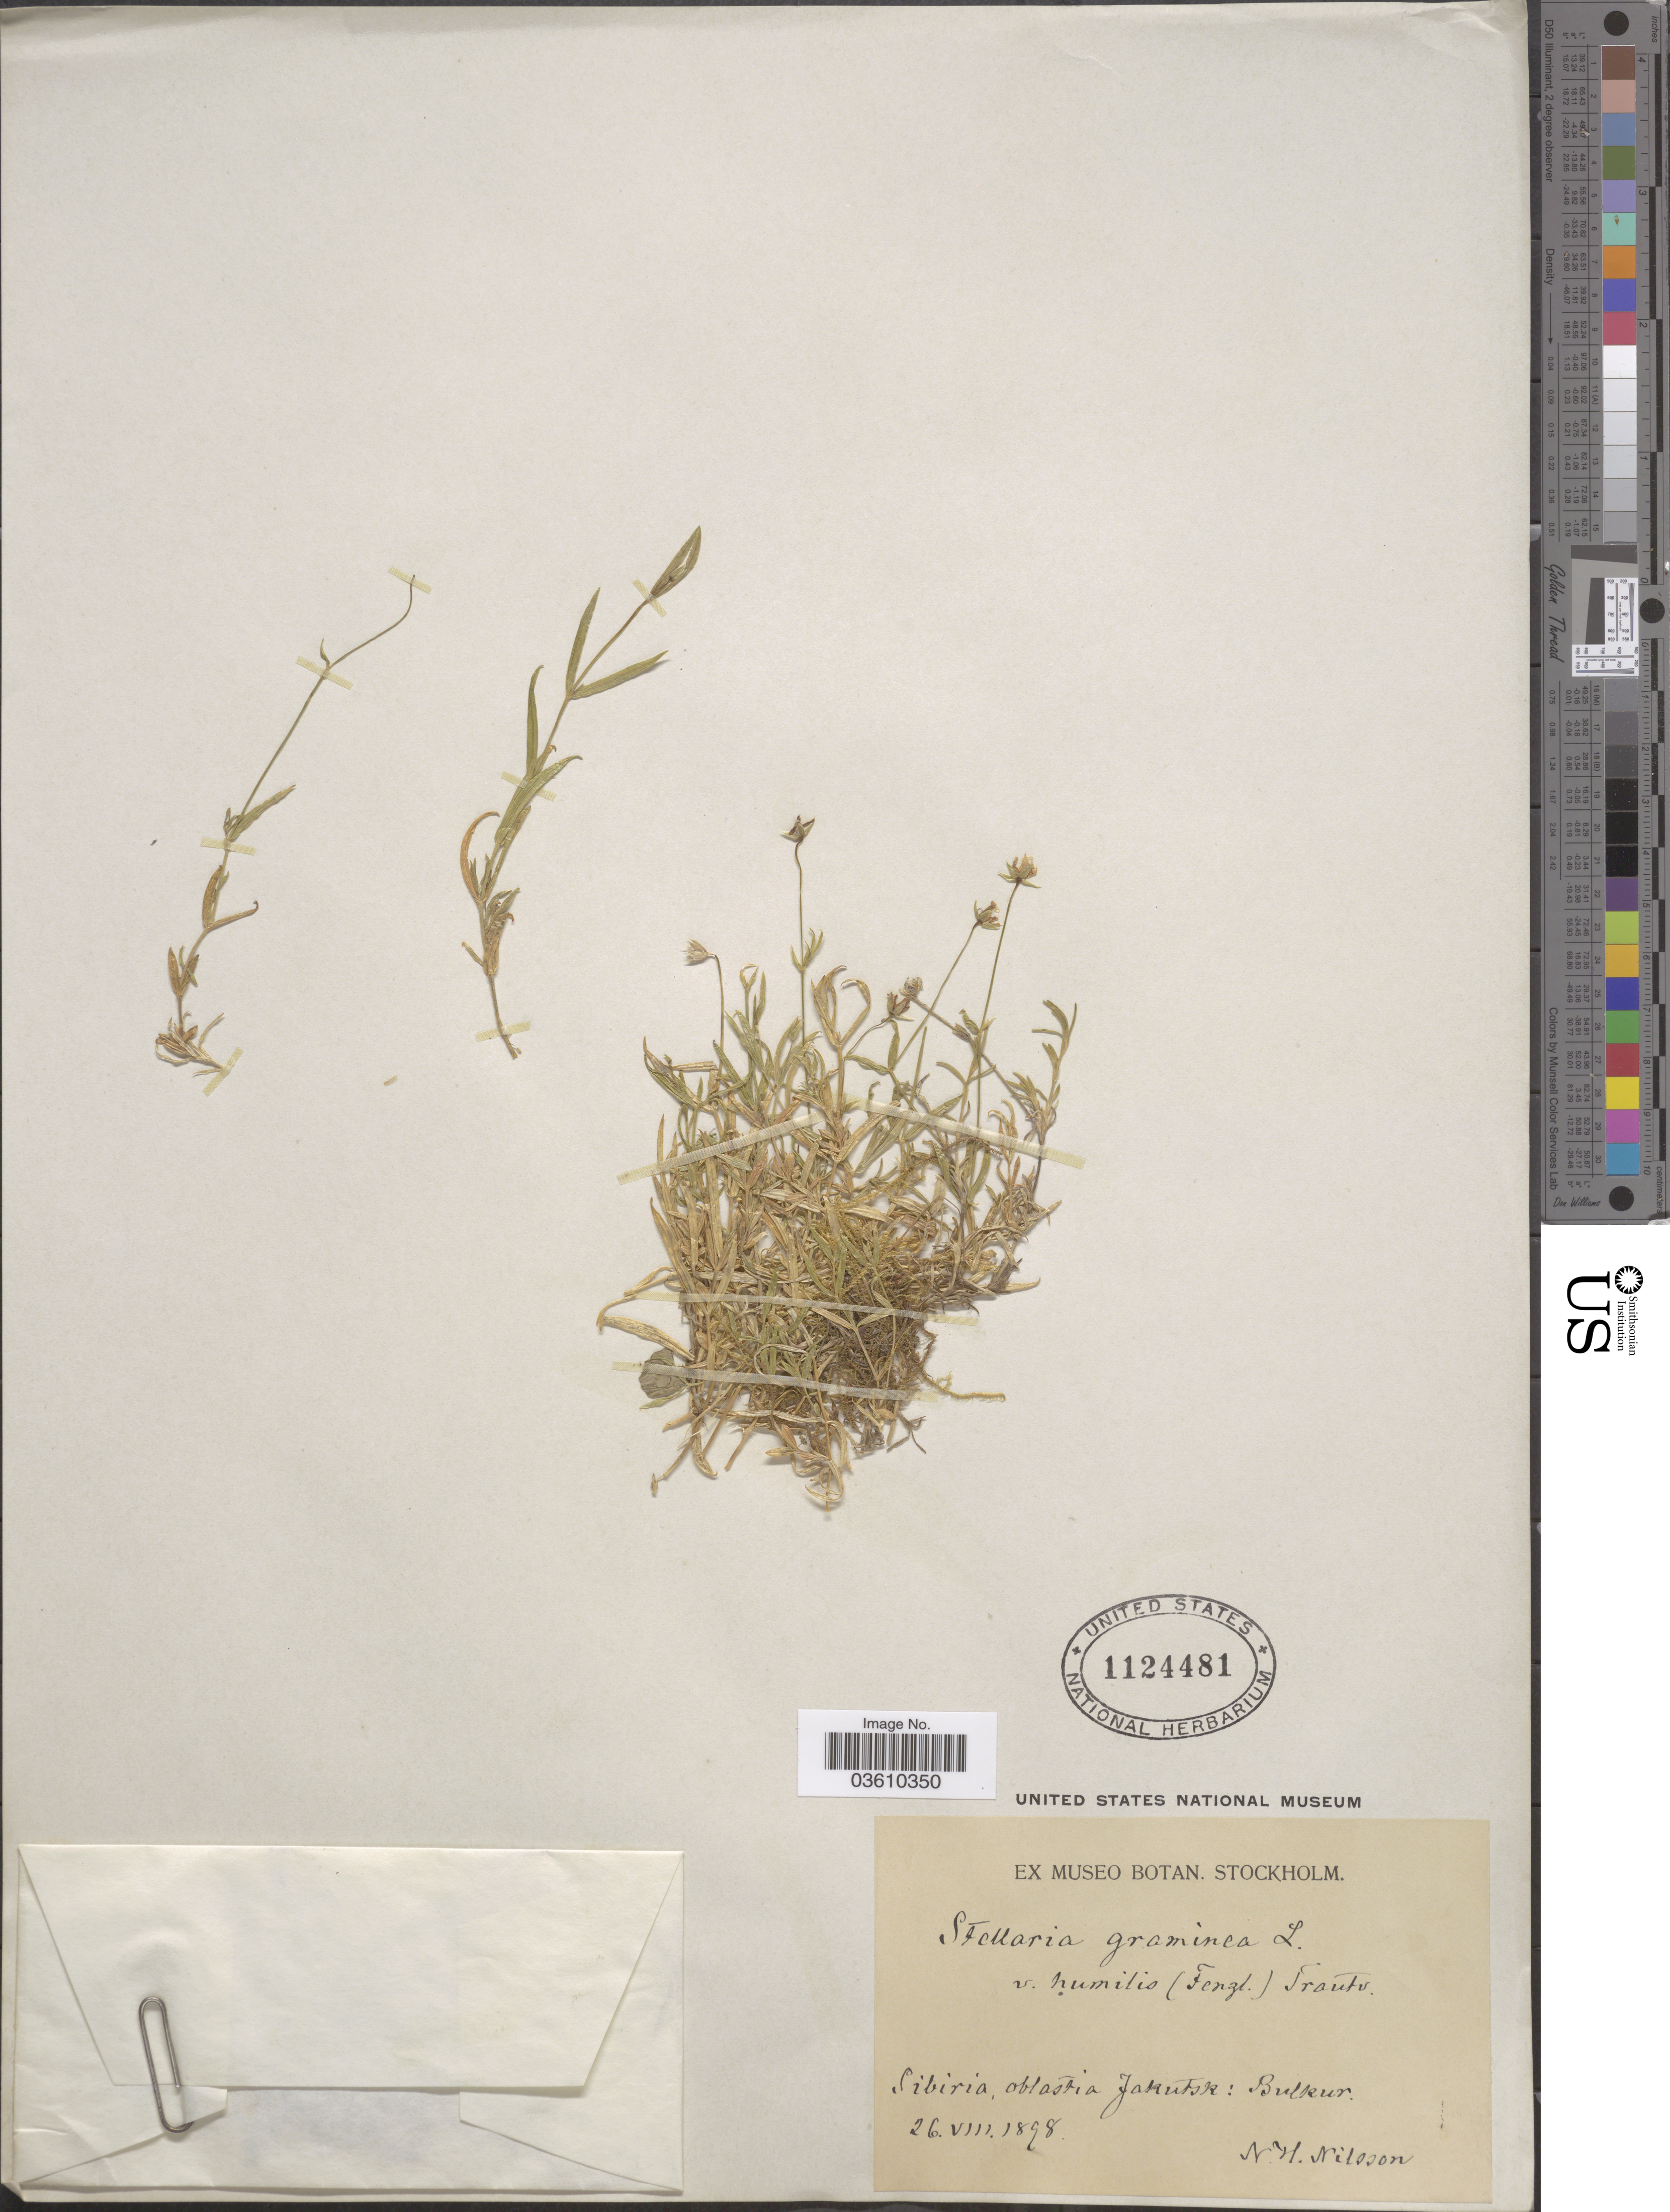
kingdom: Plantae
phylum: Tracheophyta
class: Magnoliopsida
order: Caryophyllales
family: Caryophyllaceae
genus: Stellaria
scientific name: Stellaria graminea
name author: L.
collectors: N. H. Nilsson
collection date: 1898-08-26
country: Russian Federation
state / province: Sakha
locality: Sibiria, oblastia Jakutsk: Bulkur.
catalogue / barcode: US 1124481